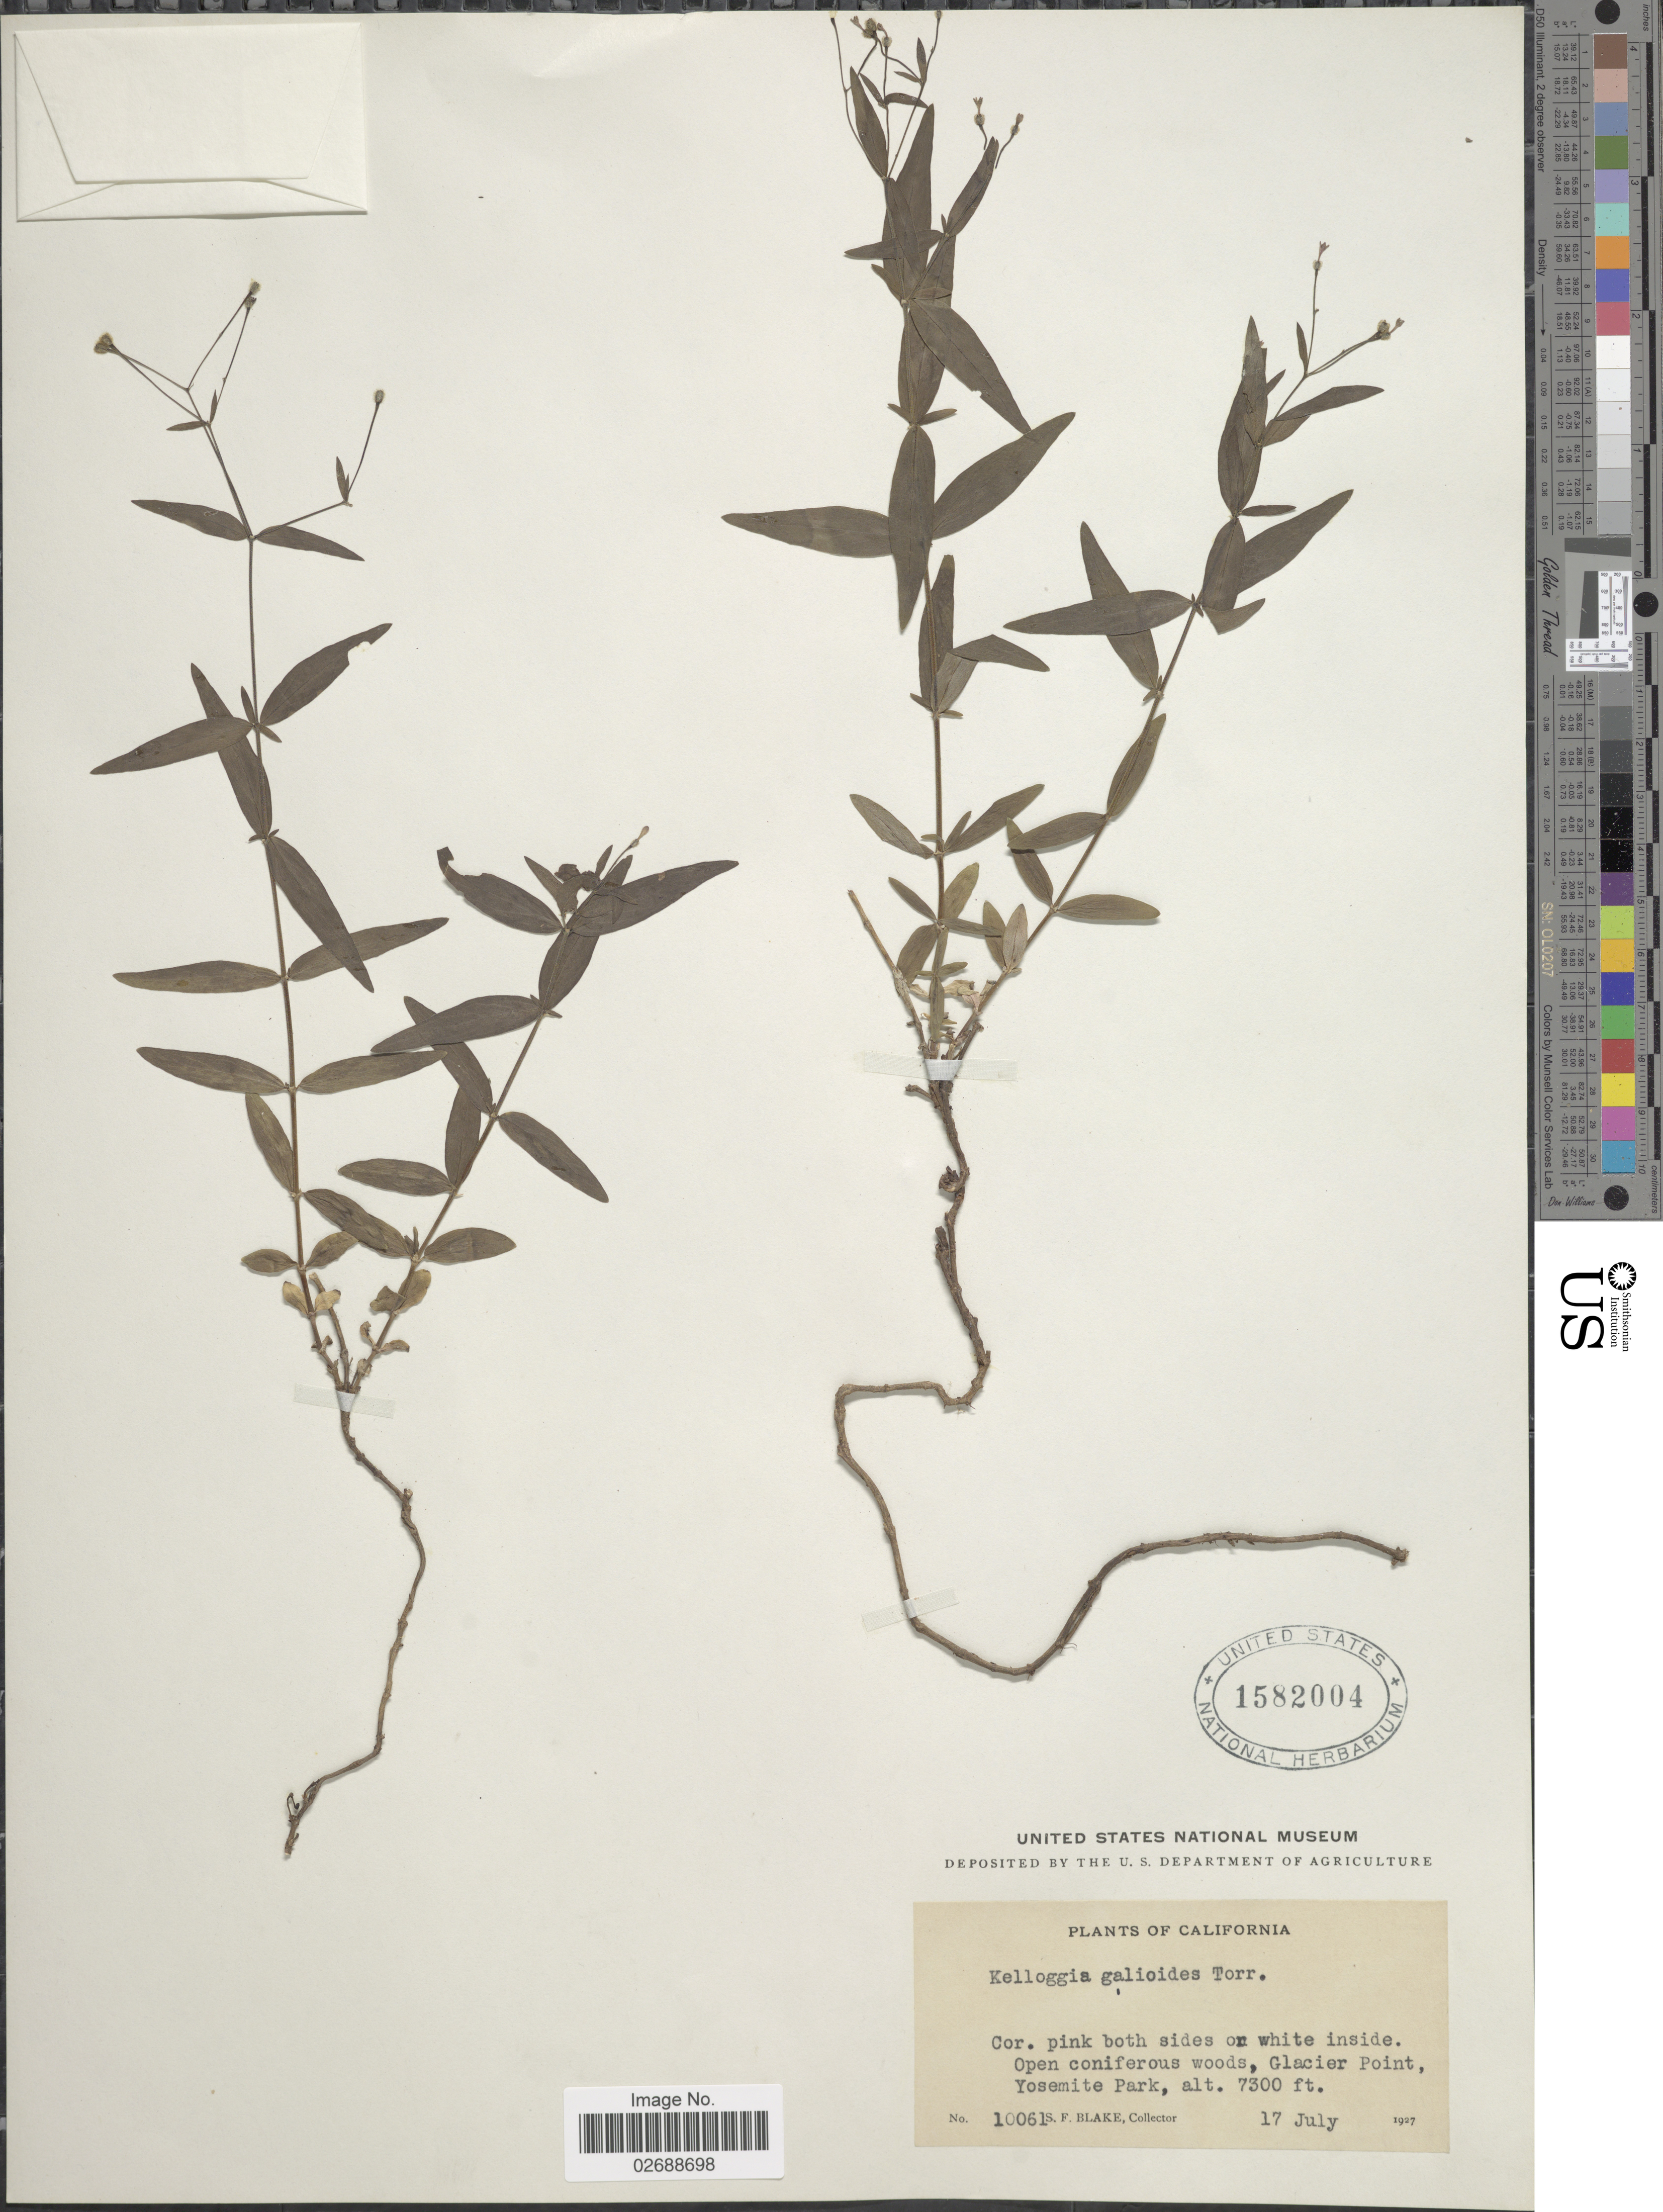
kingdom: Plantae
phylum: Tracheophyta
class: Magnoliopsida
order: Gentianales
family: Rubiaceae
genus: Kelloggia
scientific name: Kelloggia galioides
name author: Torr.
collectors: S. Blake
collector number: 10061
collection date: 1927-07-17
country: United States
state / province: California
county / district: Mariposa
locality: Glacier Point, Yosemite Park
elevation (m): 2225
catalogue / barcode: US 1582004